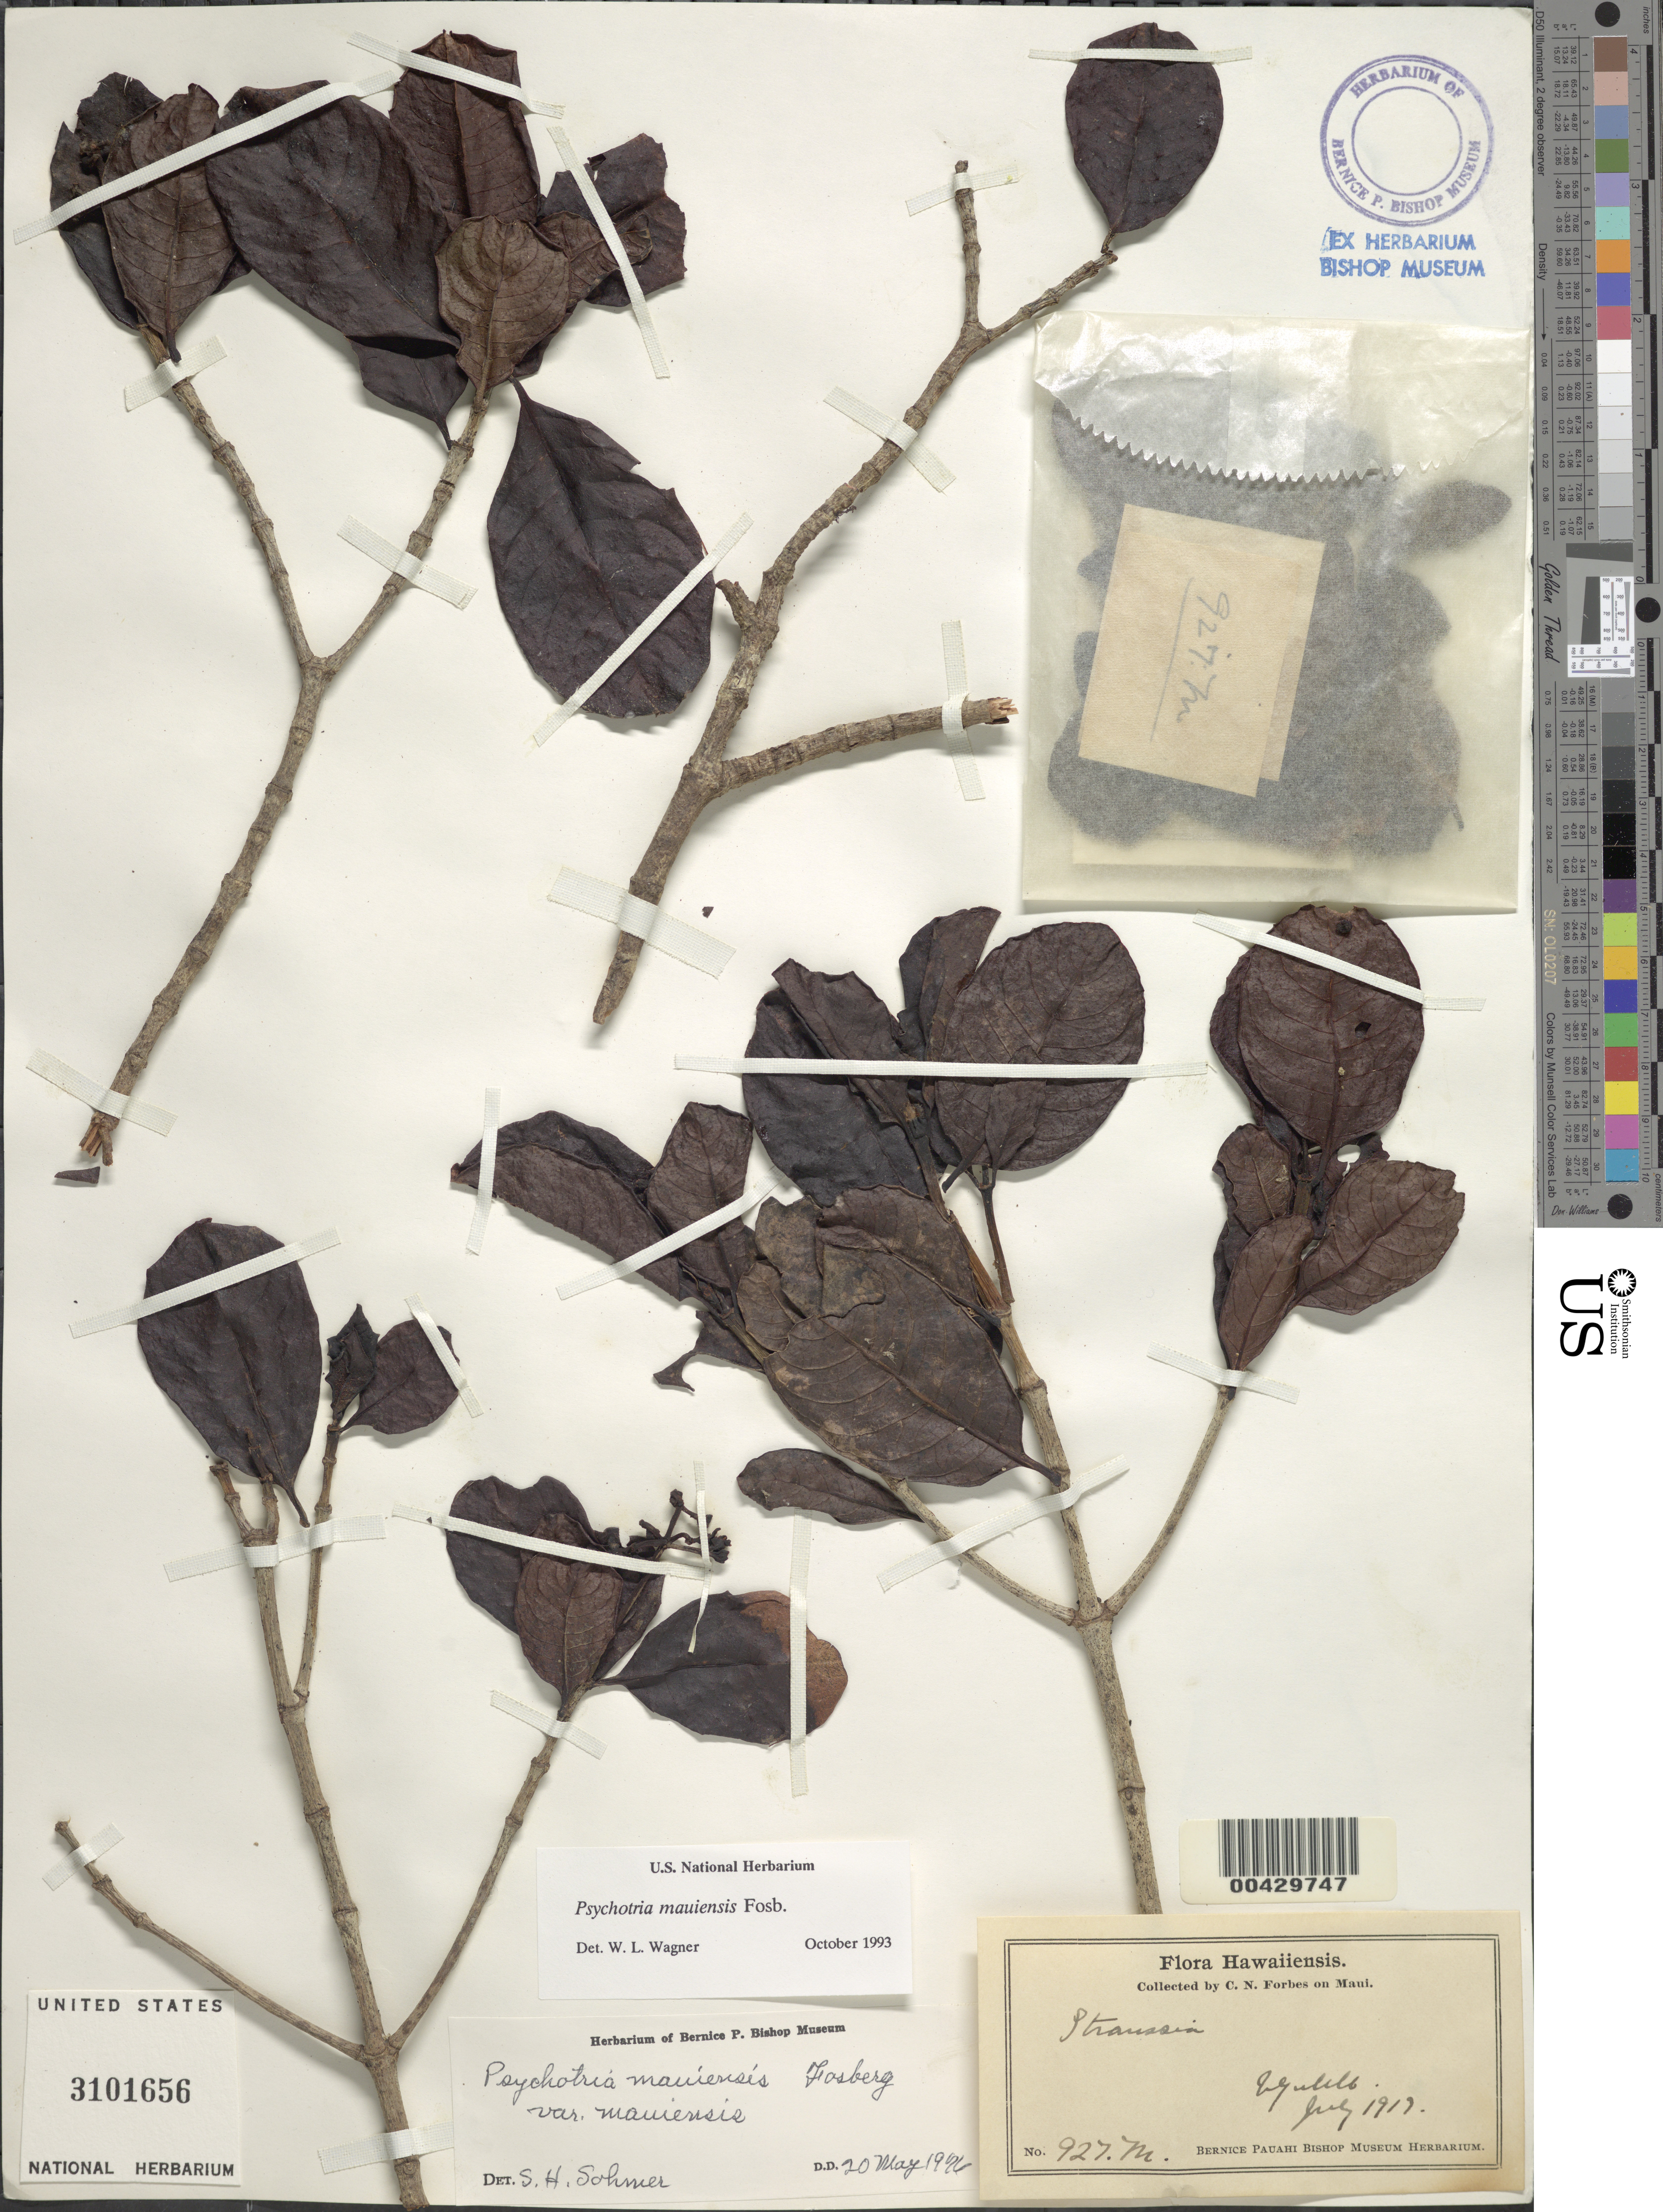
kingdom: Plantae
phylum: Tracheophyta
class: Magnoliopsida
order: Gentianales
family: Rubiaceae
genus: Psychotria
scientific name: Psychotria mauiensis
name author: Fosberg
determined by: Wagner, W. L., (BOT), Smithsonian Institution - National Museum of Natural History (UNITED STATES)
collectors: C. N. Forbes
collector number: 927.M.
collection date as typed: Jul 1919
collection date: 1919-07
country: United States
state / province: Hawaii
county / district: Maui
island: Maui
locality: Ukulele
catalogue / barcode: US 3101656